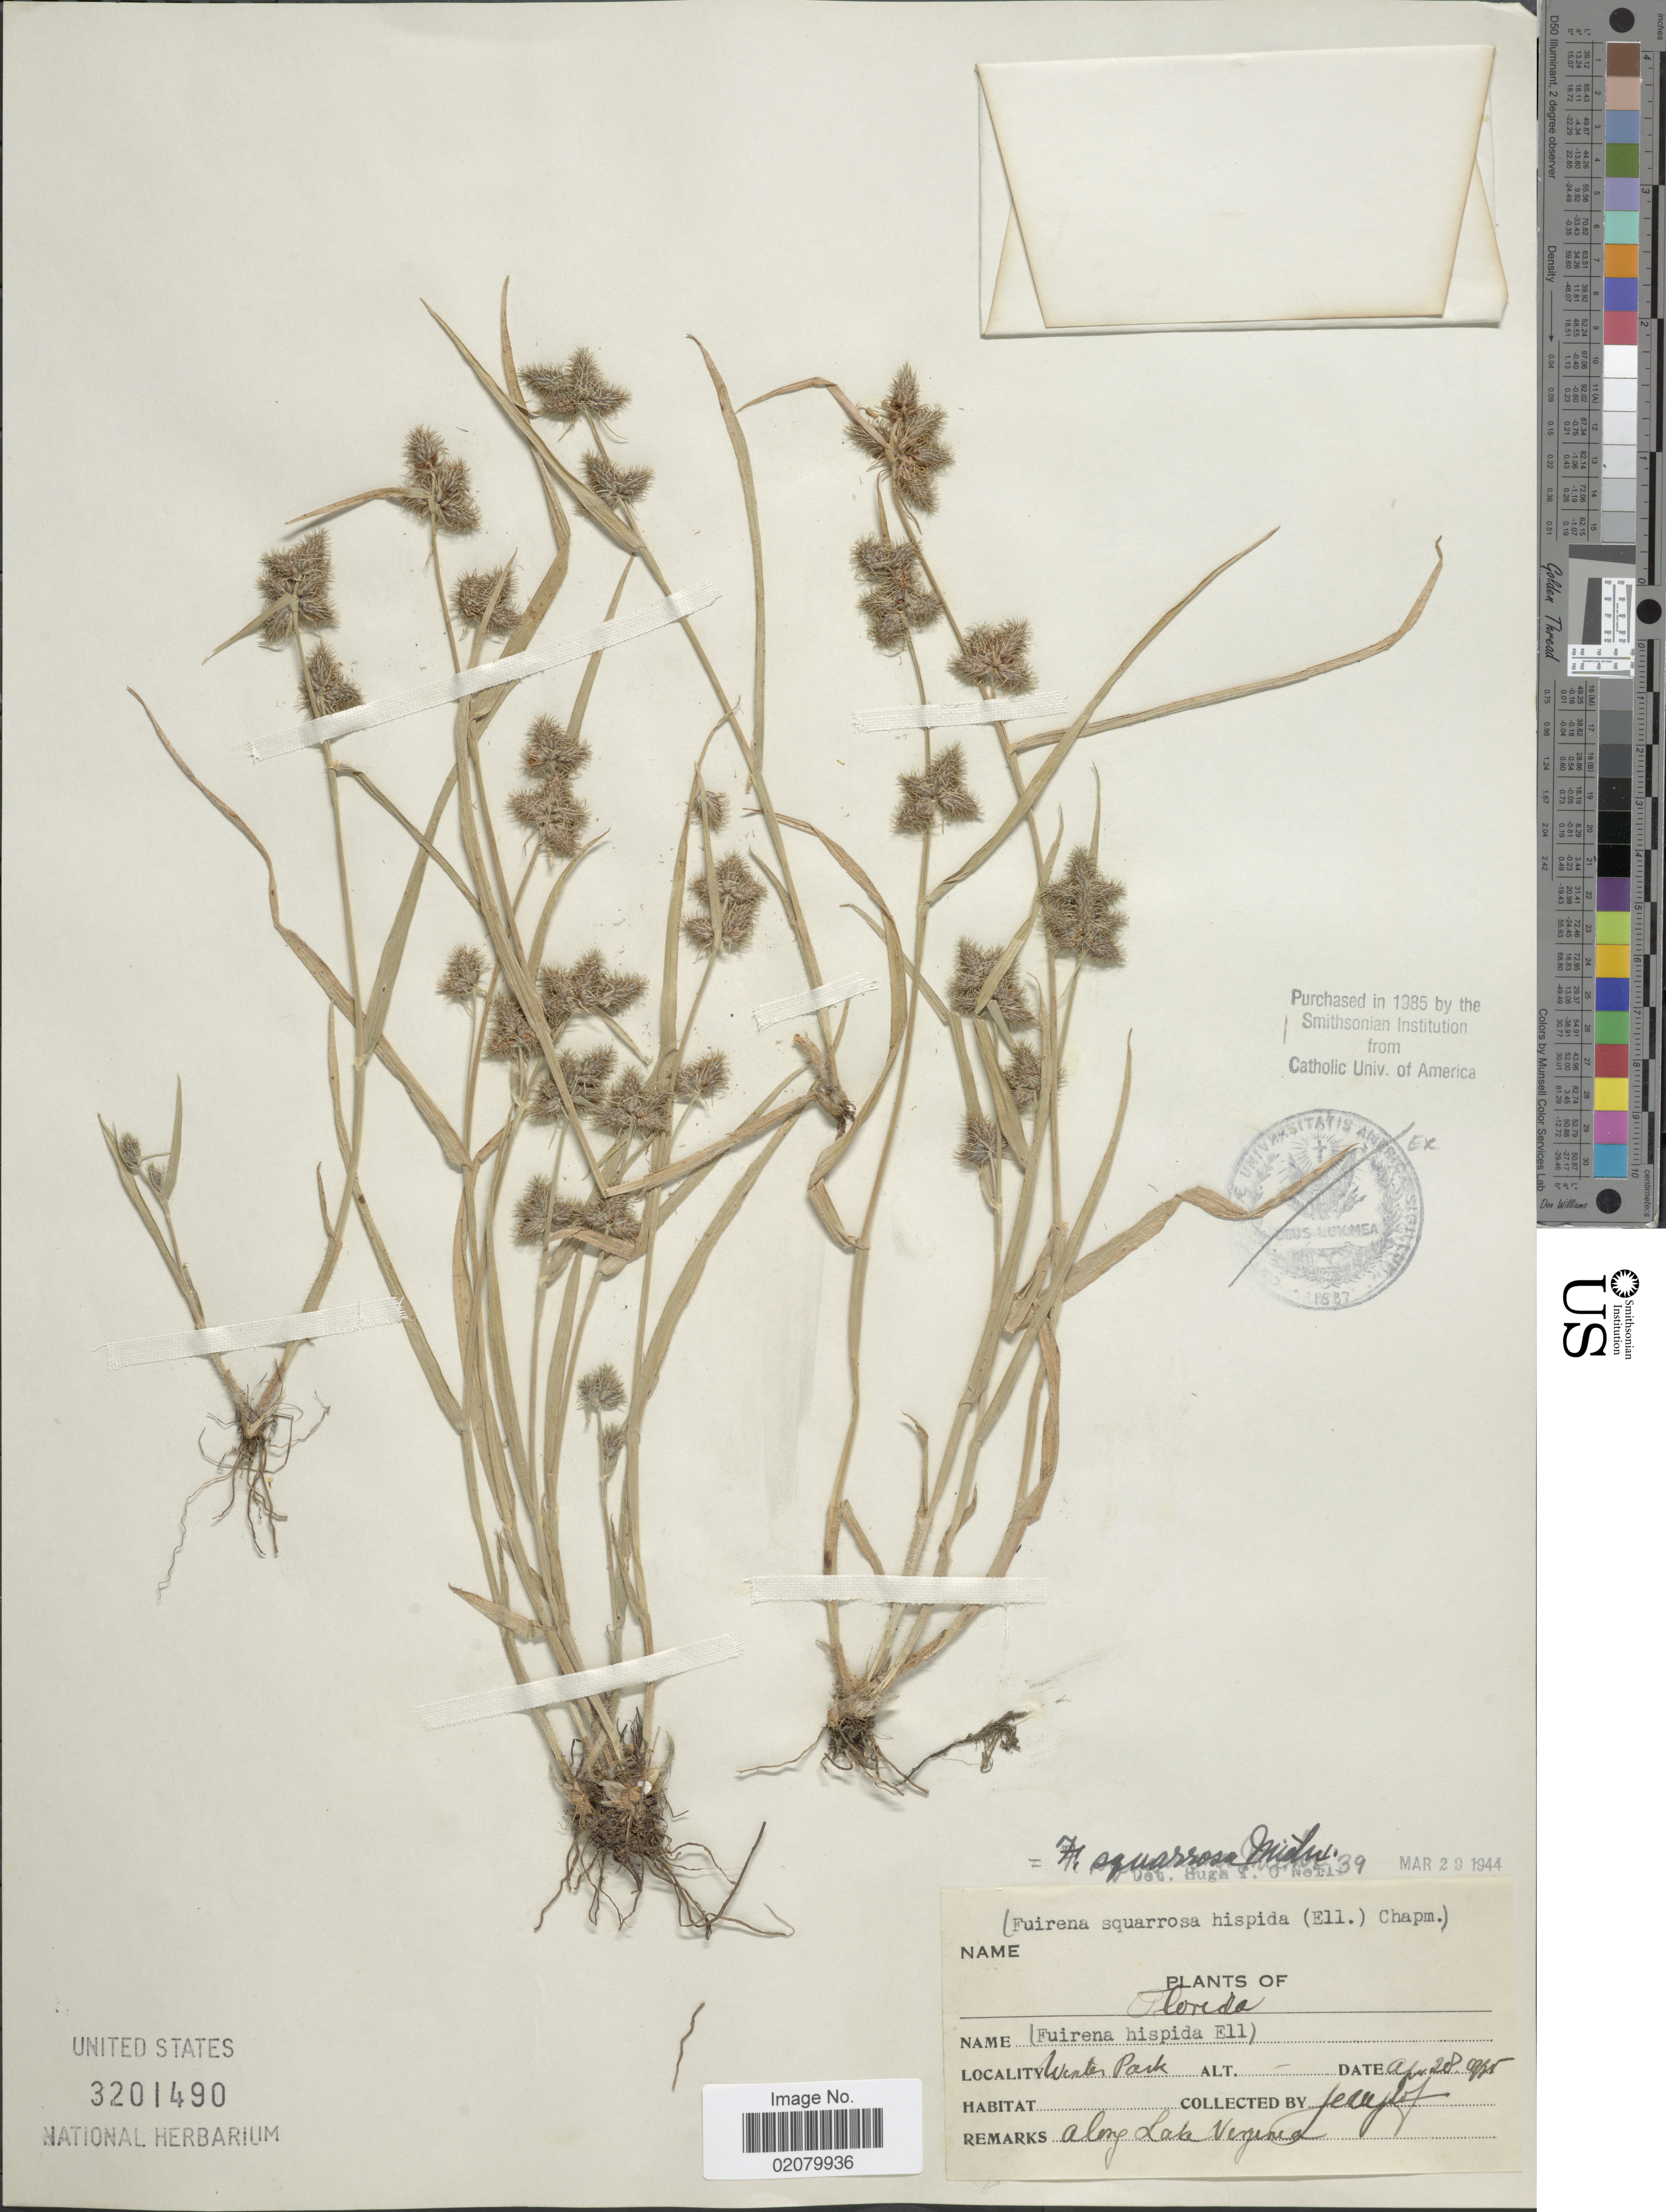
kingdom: Plantae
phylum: Tracheophyta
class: Liliopsida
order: Poales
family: Cyperaceae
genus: Fuirena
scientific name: Fuirena squarrosa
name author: Michx.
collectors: J. C. T. Uphof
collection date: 1945-04-28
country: United States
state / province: Florida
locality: Winter Park, along Lake Virginia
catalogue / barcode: US 3201490